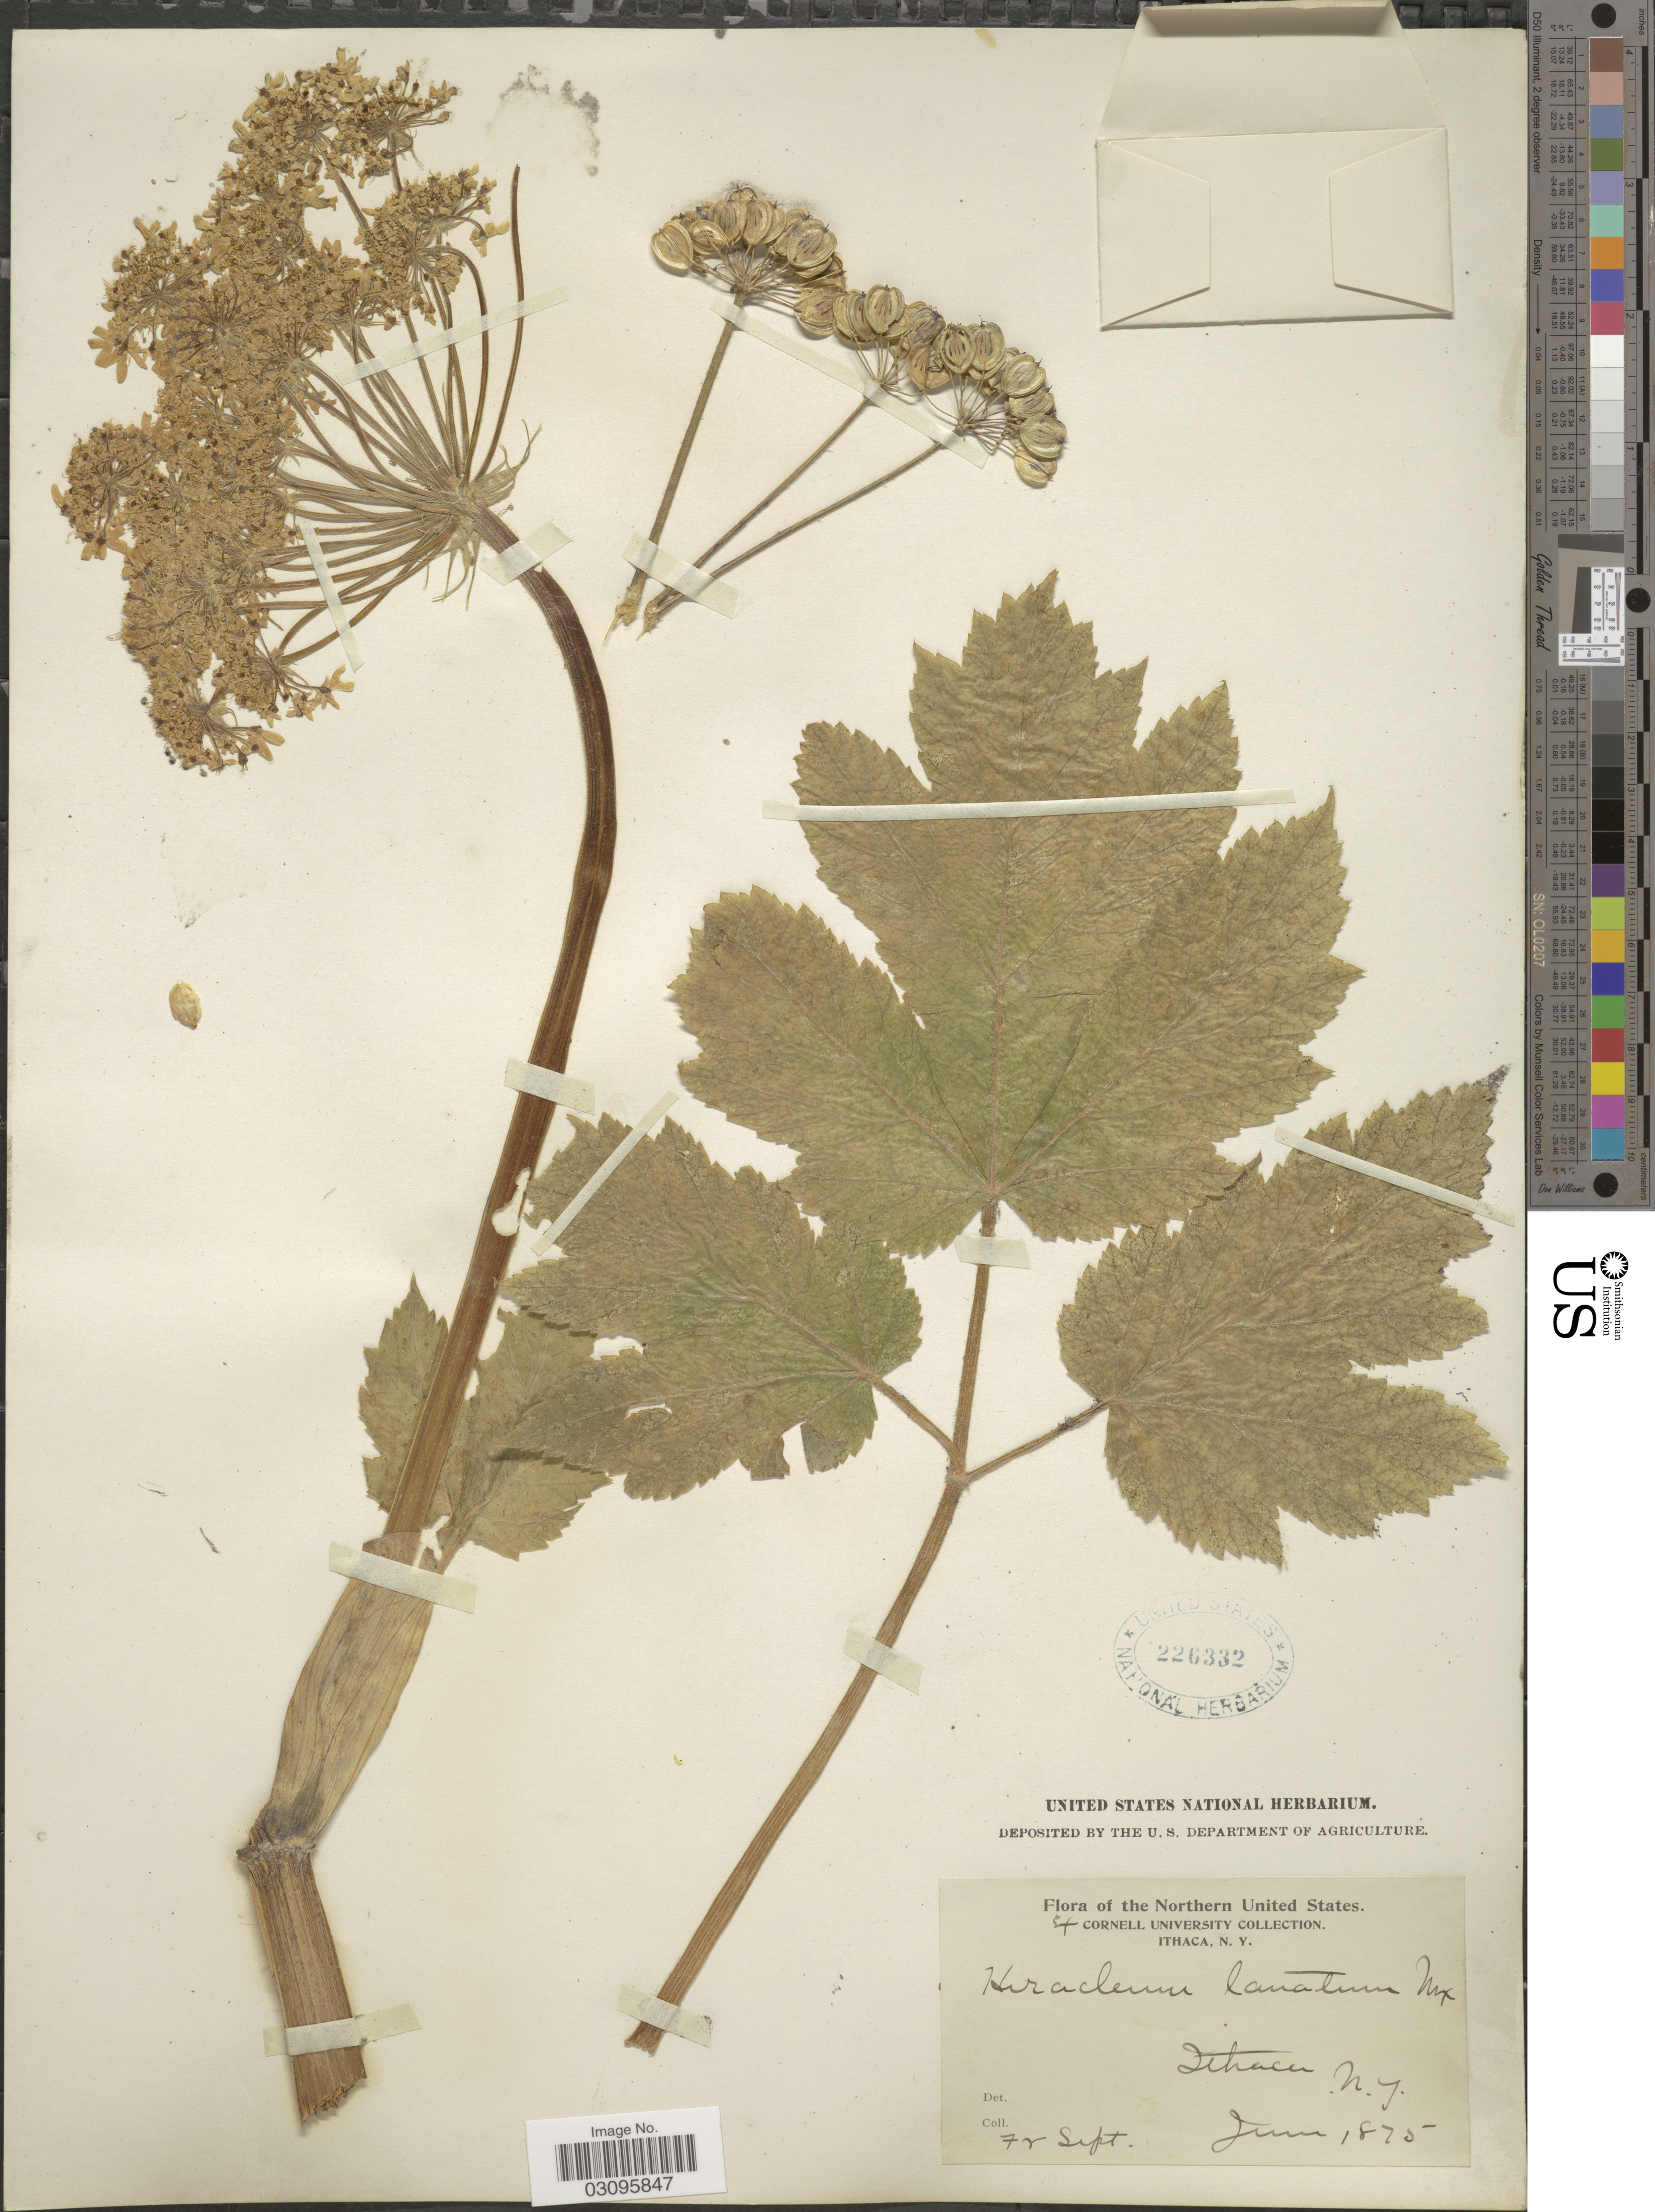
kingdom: Plantae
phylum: Tracheophyta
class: Magnoliopsida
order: Apiales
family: Apiaceae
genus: Heracleum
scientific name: Heracleum lanatum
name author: Michx.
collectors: Cornell University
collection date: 1875-06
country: United States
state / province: New York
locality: The Northern United States. Ithaca, N. Y.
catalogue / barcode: US 226332